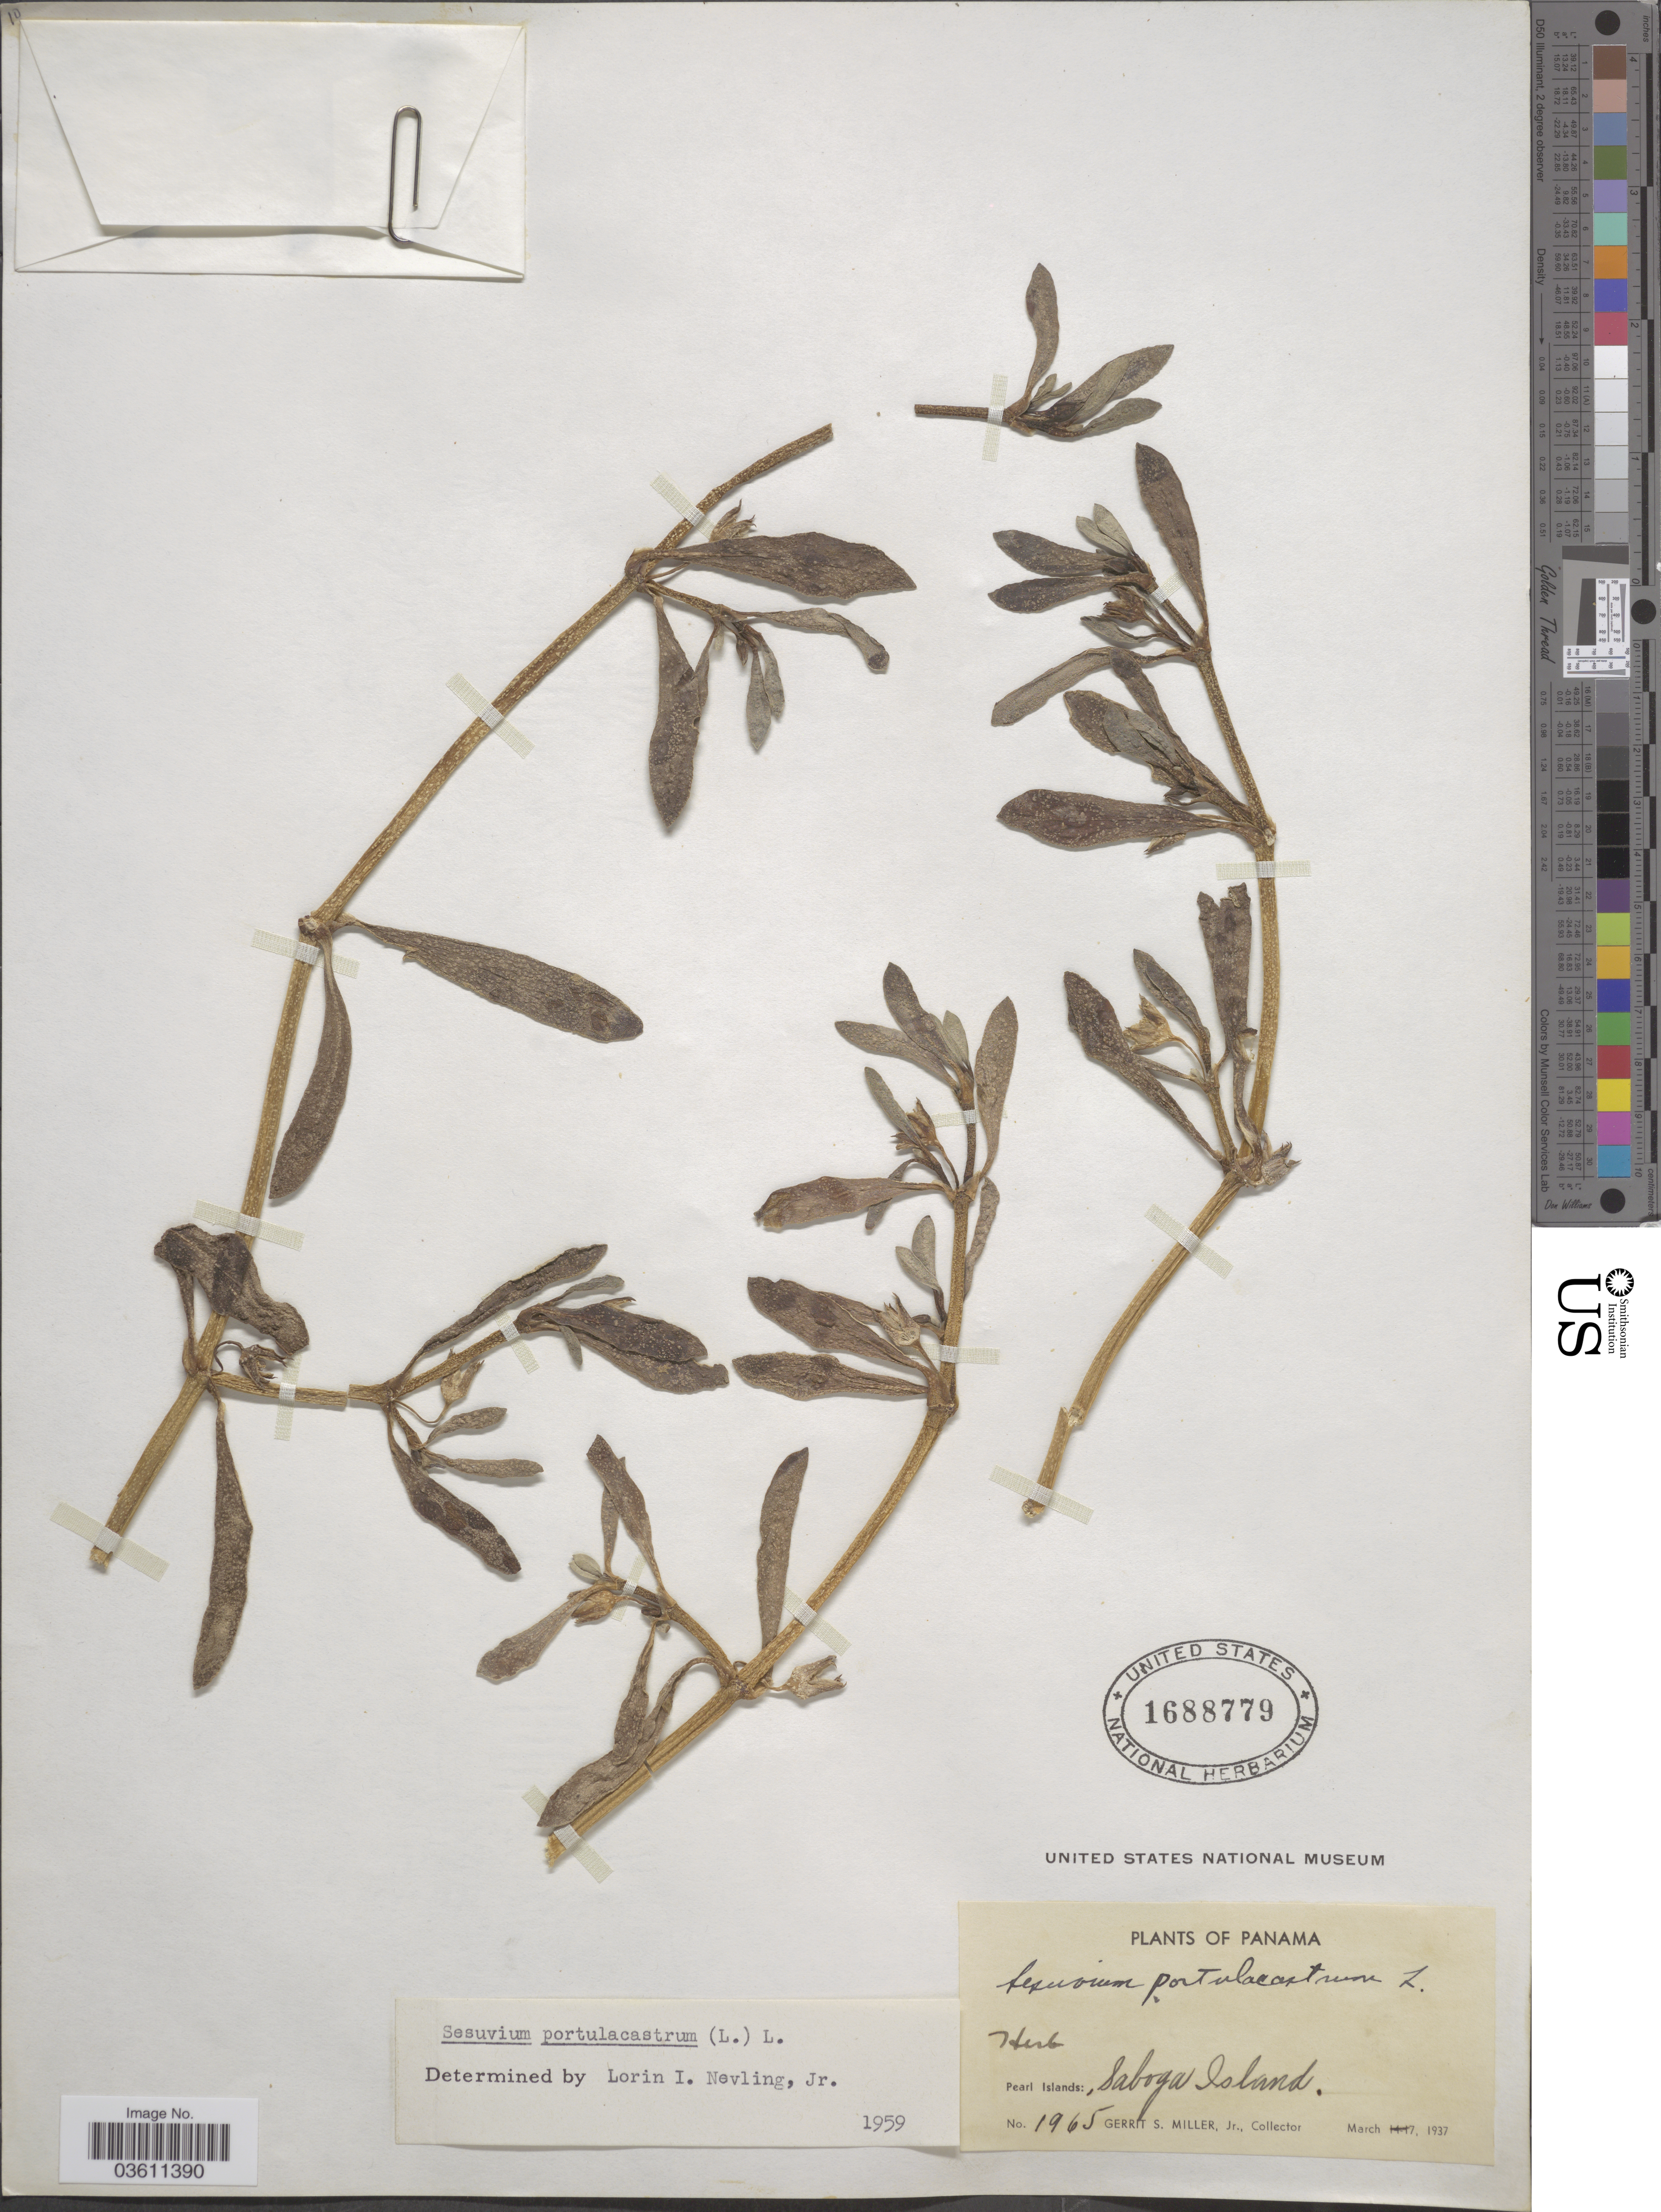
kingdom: Plantae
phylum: Tracheophyta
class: Magnoliopsida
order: Caryophyllales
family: Aizoaceae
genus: Sesuvium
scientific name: Sesuvium portulacastrum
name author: (L.) L.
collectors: G. S. Miller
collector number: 1965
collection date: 1937-03-17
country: Panama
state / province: Panamá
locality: Pearl Islands: Saboga Island.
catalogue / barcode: US 1688779